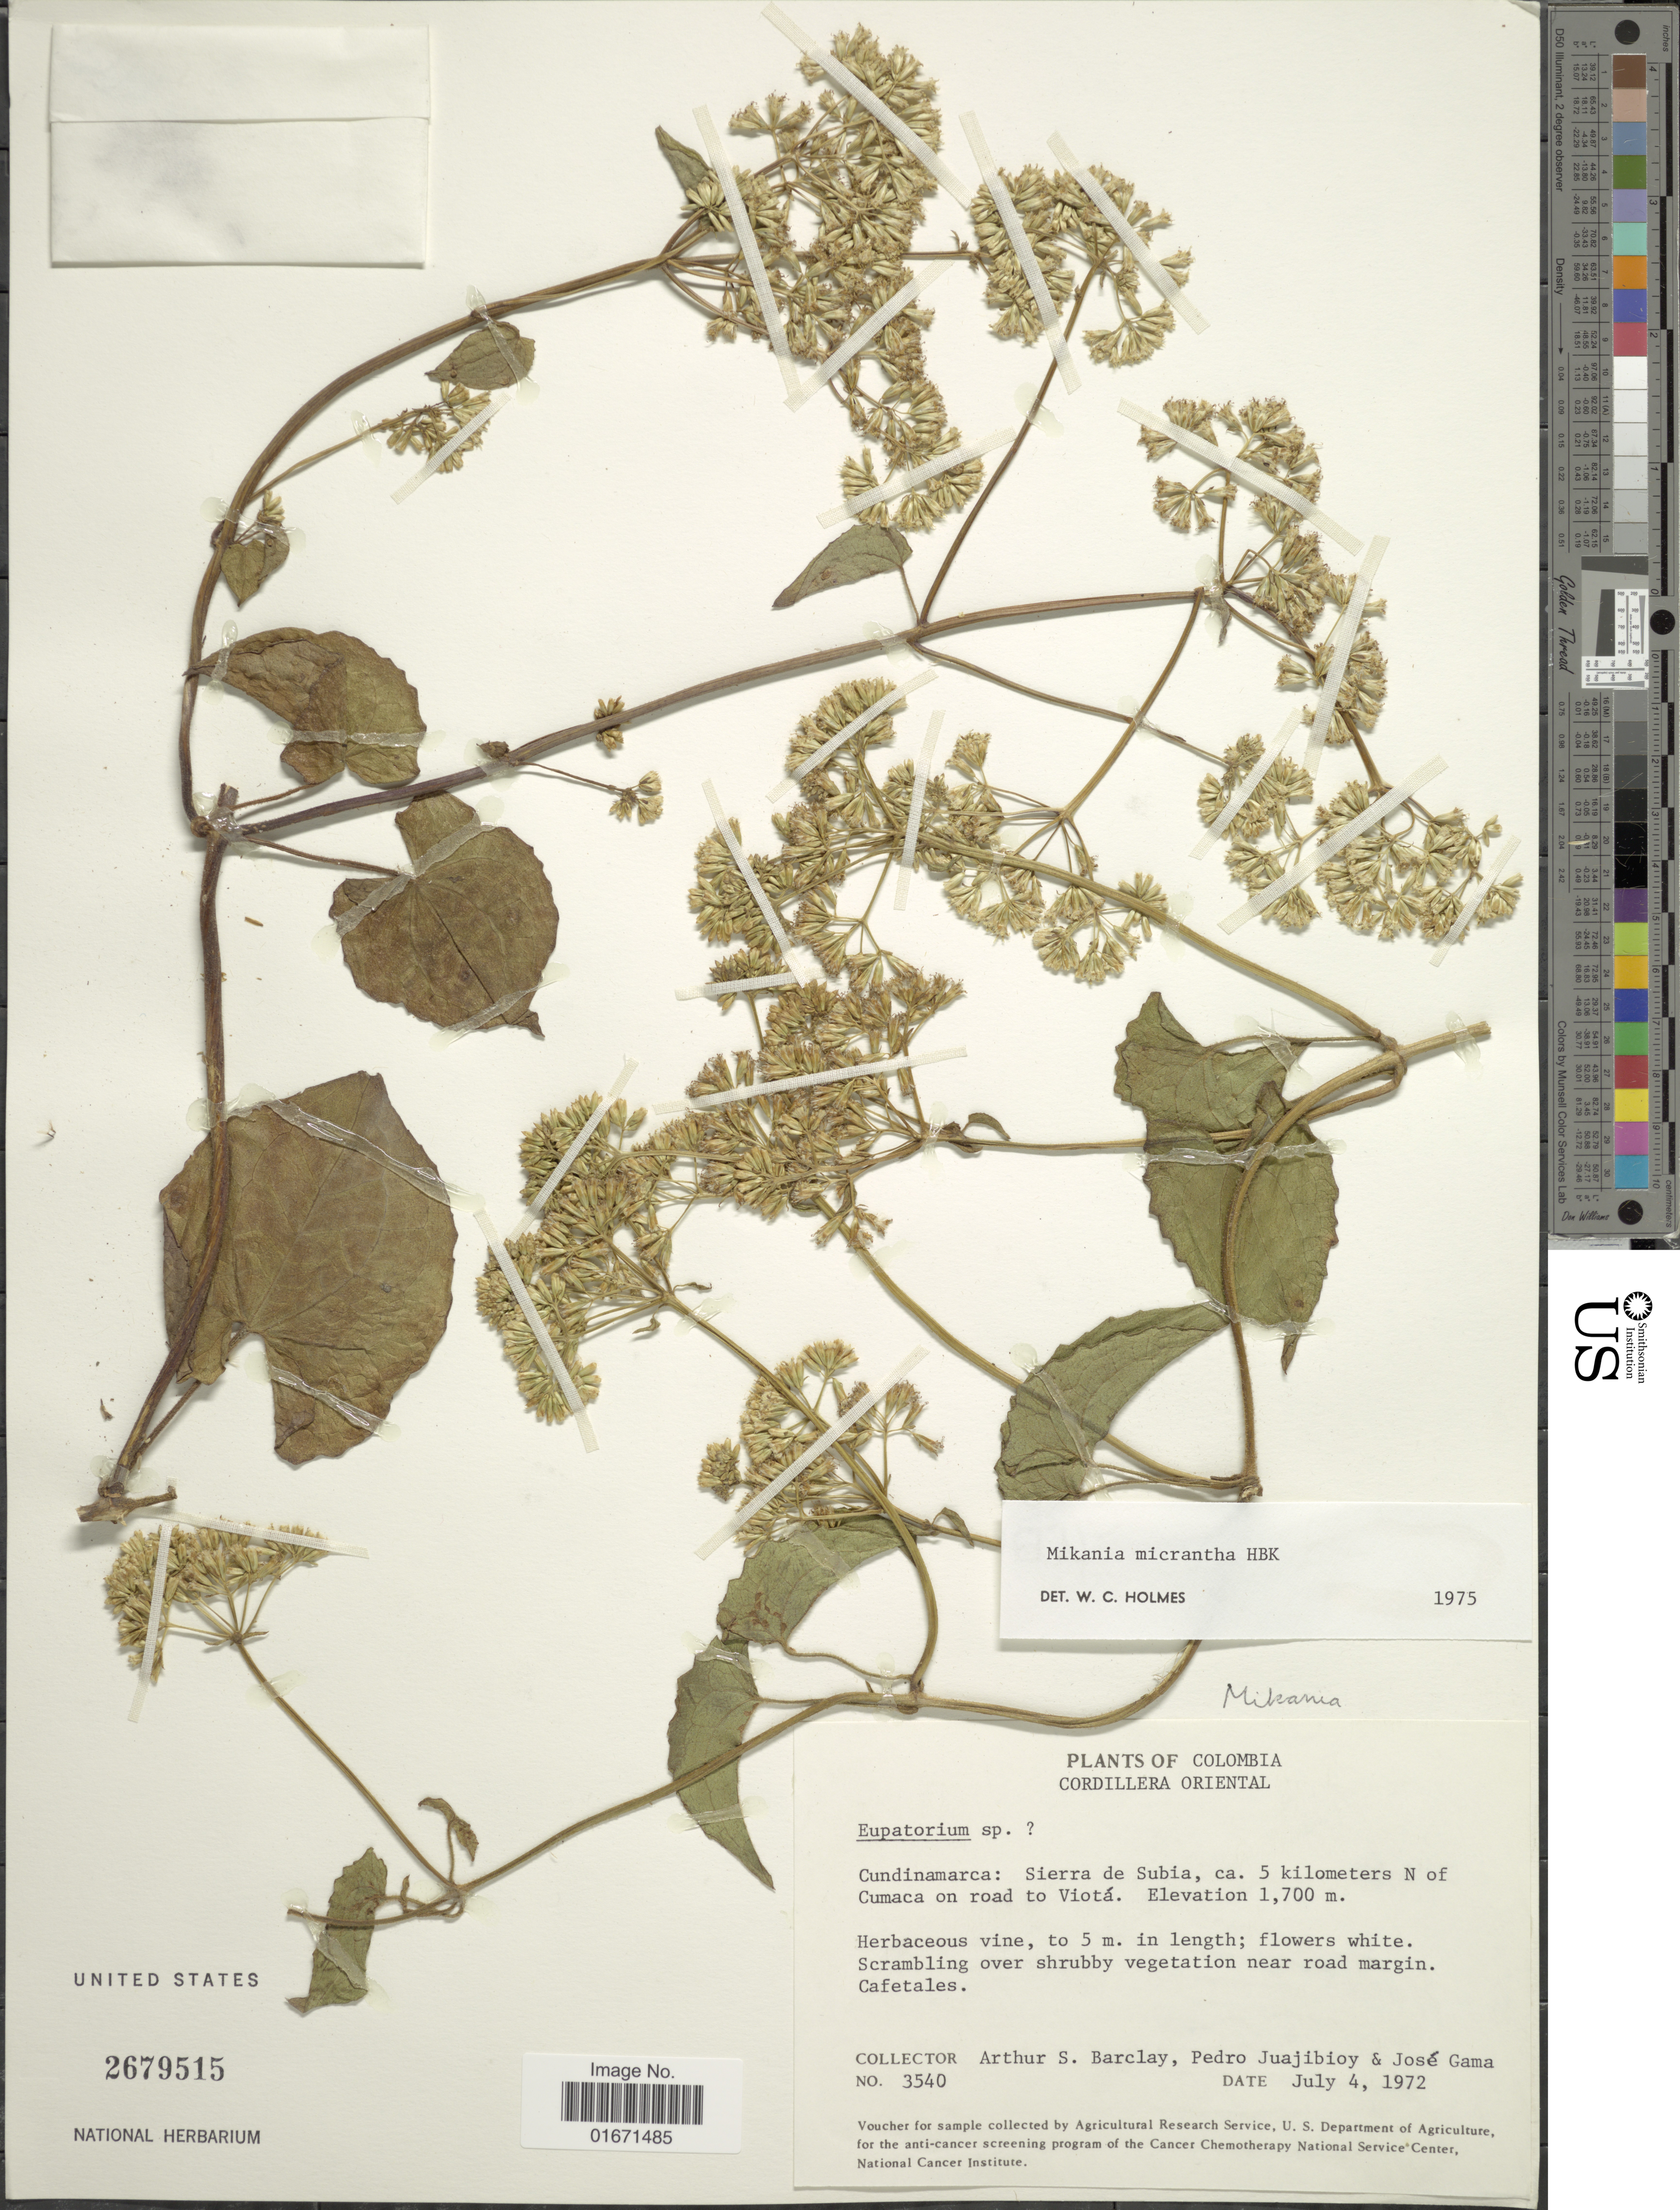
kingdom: Plantae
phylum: Tracheophyta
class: Magnoliopsida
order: Asterales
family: Asteraceae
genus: Mikania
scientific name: Mikania micrantha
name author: Kunth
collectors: A. S. Barclay, P. Juajibioy & J. Gama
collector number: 3540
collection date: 1972-07-04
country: Colombia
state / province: Cundinamarca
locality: Cordillera Oriental. Cundinamarca: Sierra de Subia, ca. 5 kilometers N of Cumaca on road to Viotá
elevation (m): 1700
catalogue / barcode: US 2679515